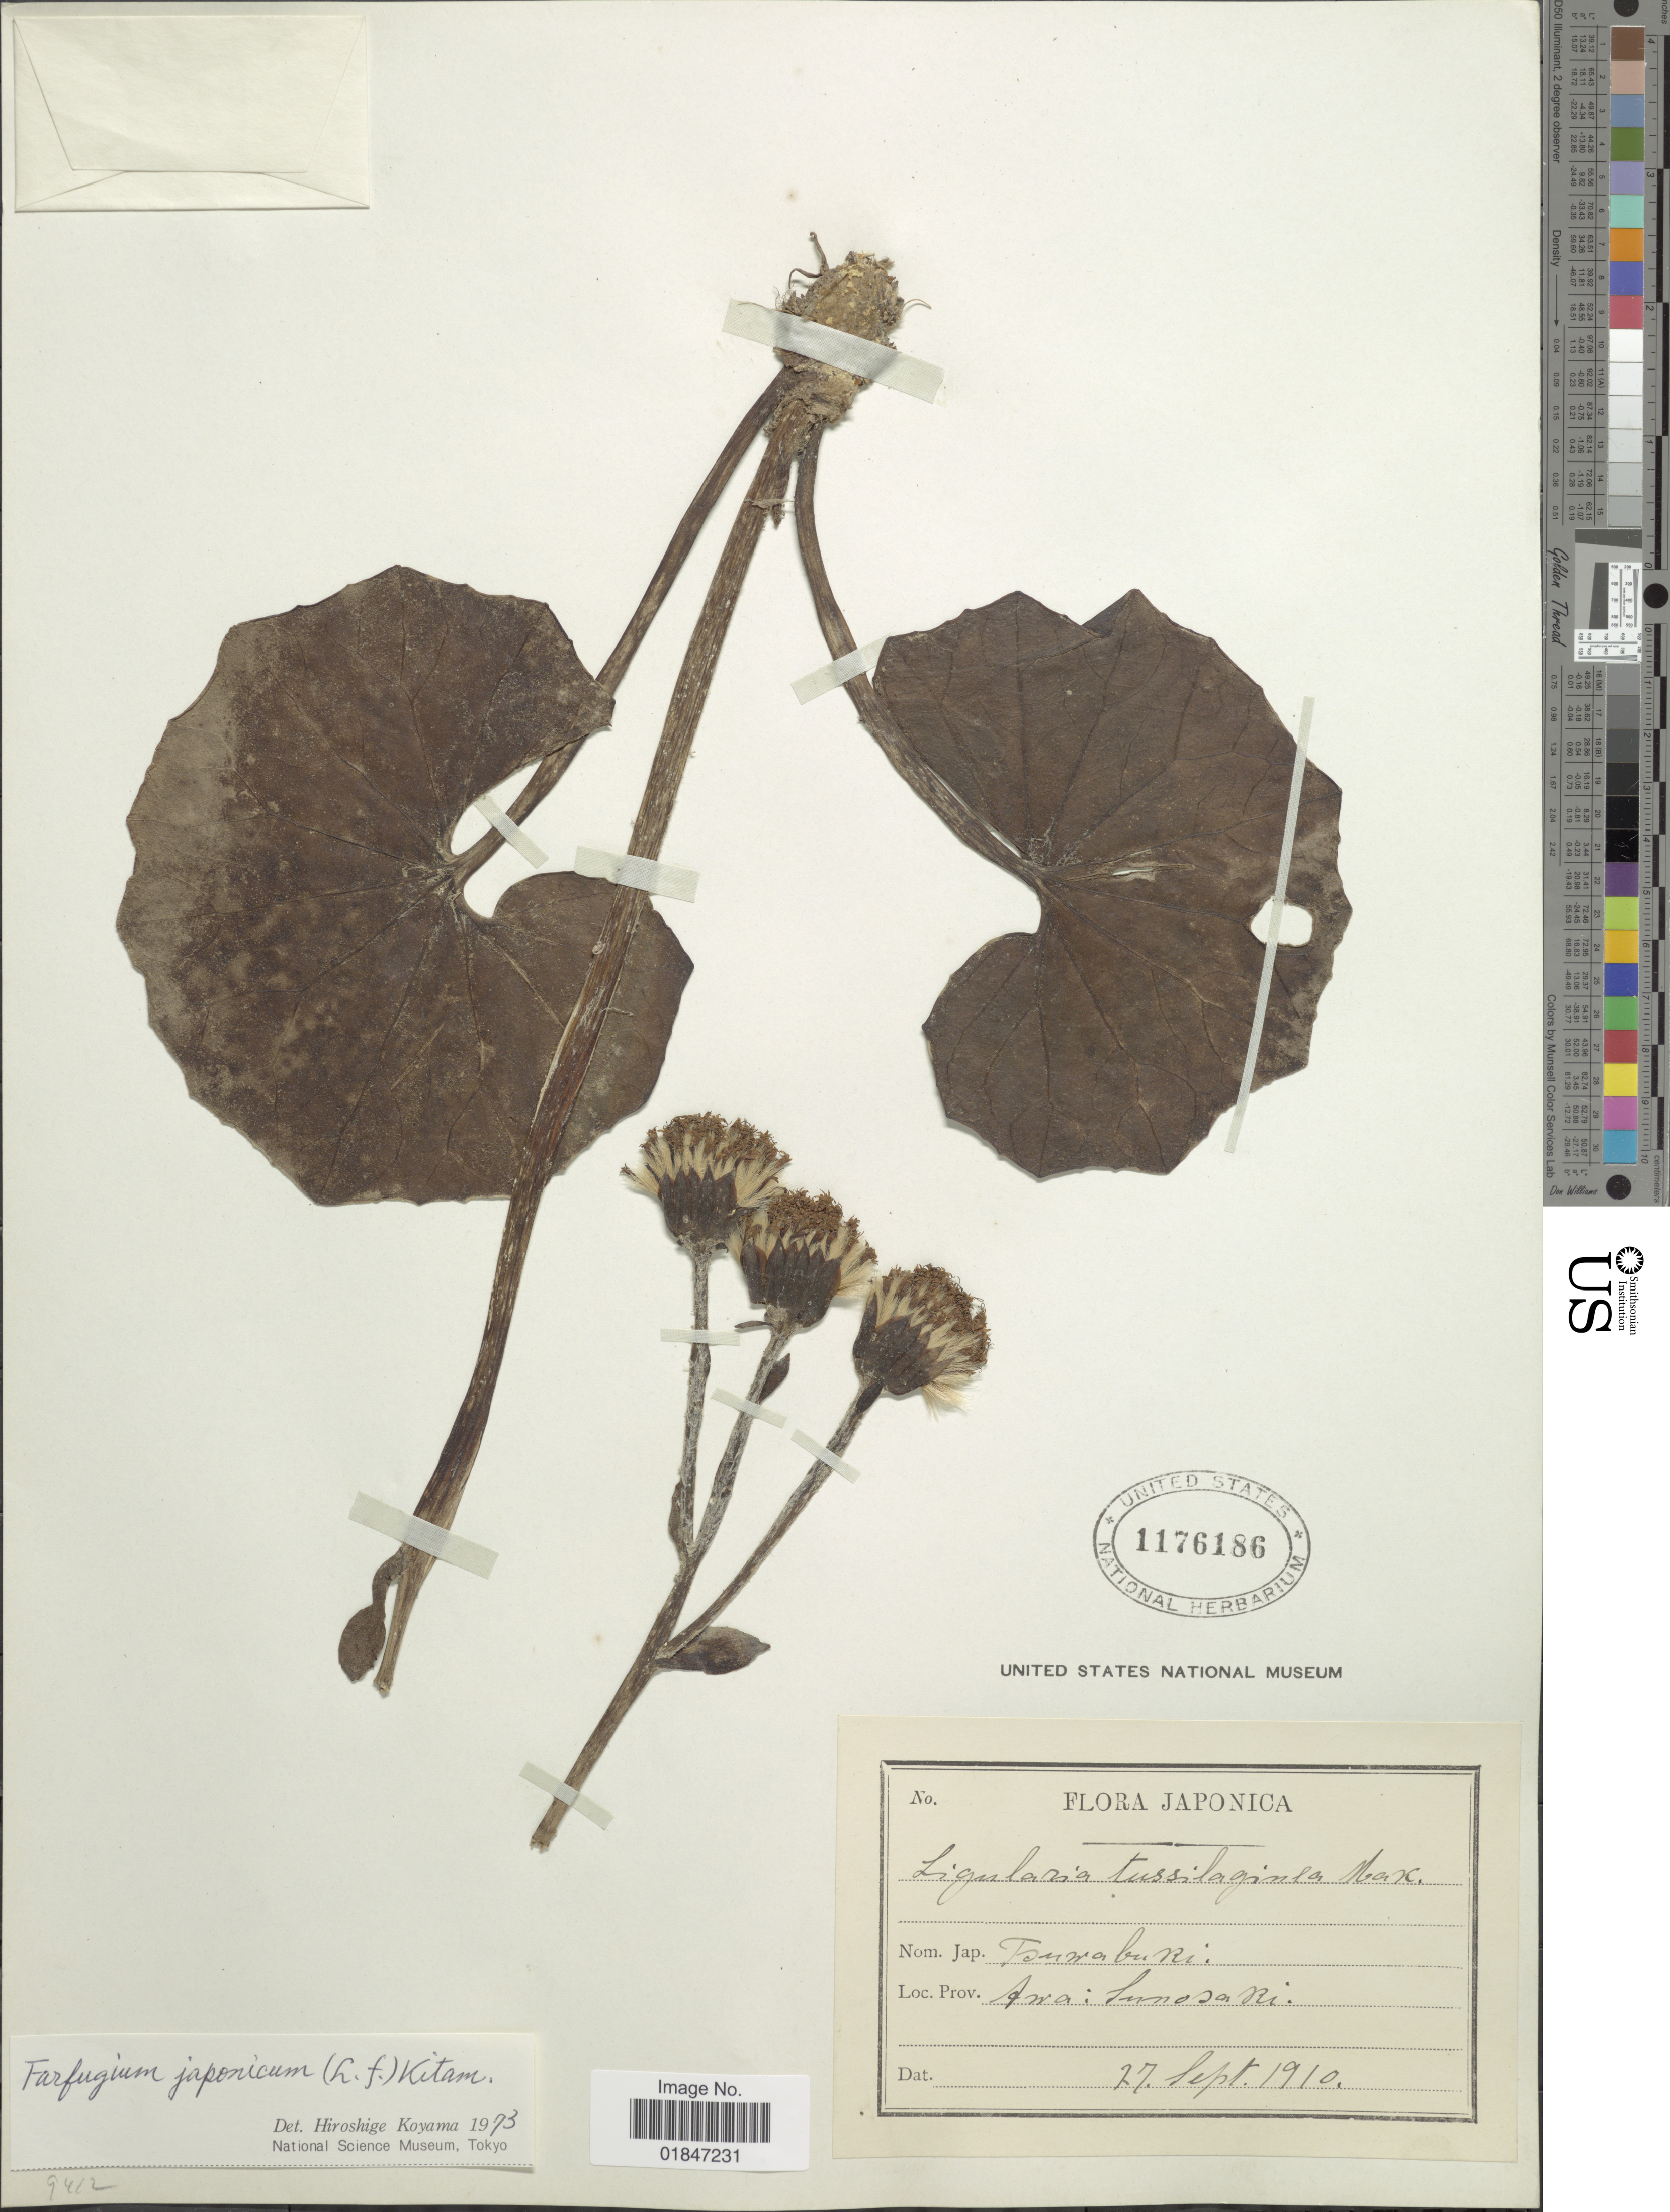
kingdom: Plantae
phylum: Tracheophyta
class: Magnoliopsida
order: Asterales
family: Asteraceae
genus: Farfugium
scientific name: Farfugium japonicum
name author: (L.) Kitam.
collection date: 1910-09-27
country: Japan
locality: Awa, Sunosaki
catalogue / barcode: US 1176186